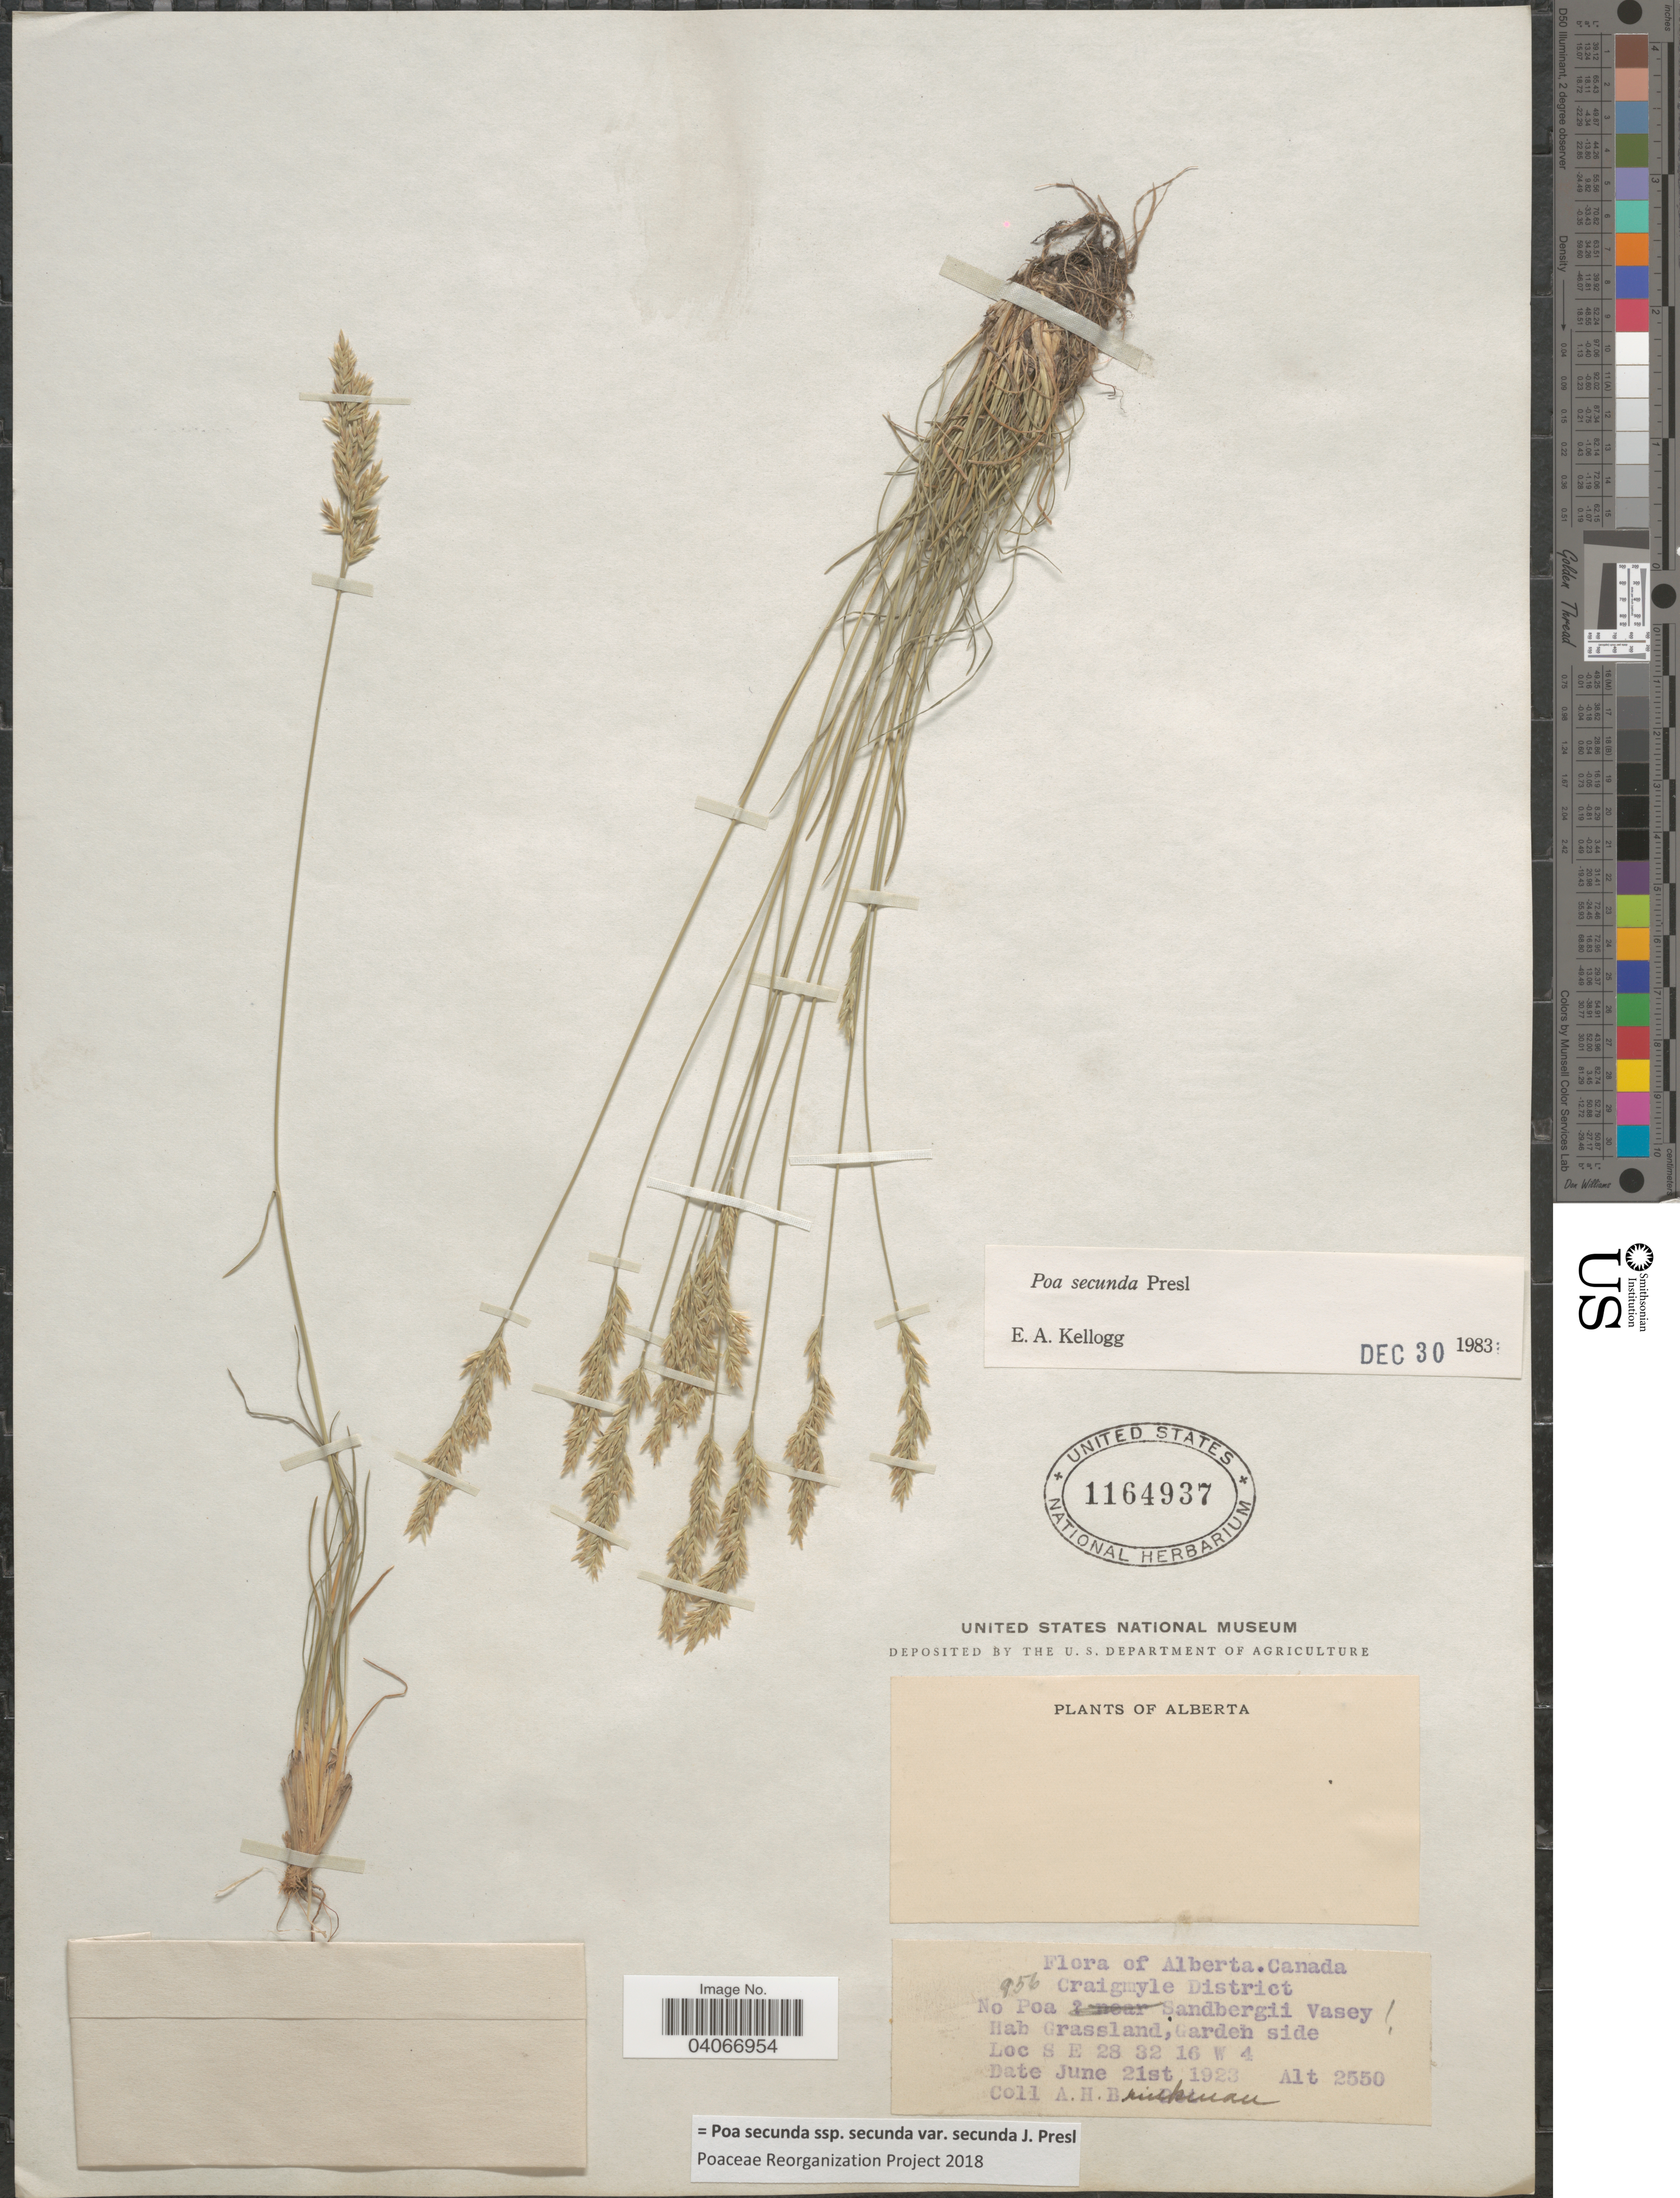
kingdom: Plantae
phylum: Tracheophyta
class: Liliopsida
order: Poales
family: Poaceae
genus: Poa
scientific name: Poa secunda subsp. secunda var. secunda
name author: J. Presl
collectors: A. Brinkman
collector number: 956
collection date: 1923-06-21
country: Canada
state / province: Alberta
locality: Craigmyle District. Grassland, Garden side. S E 28 32 16 W 4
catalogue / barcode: US 1164937